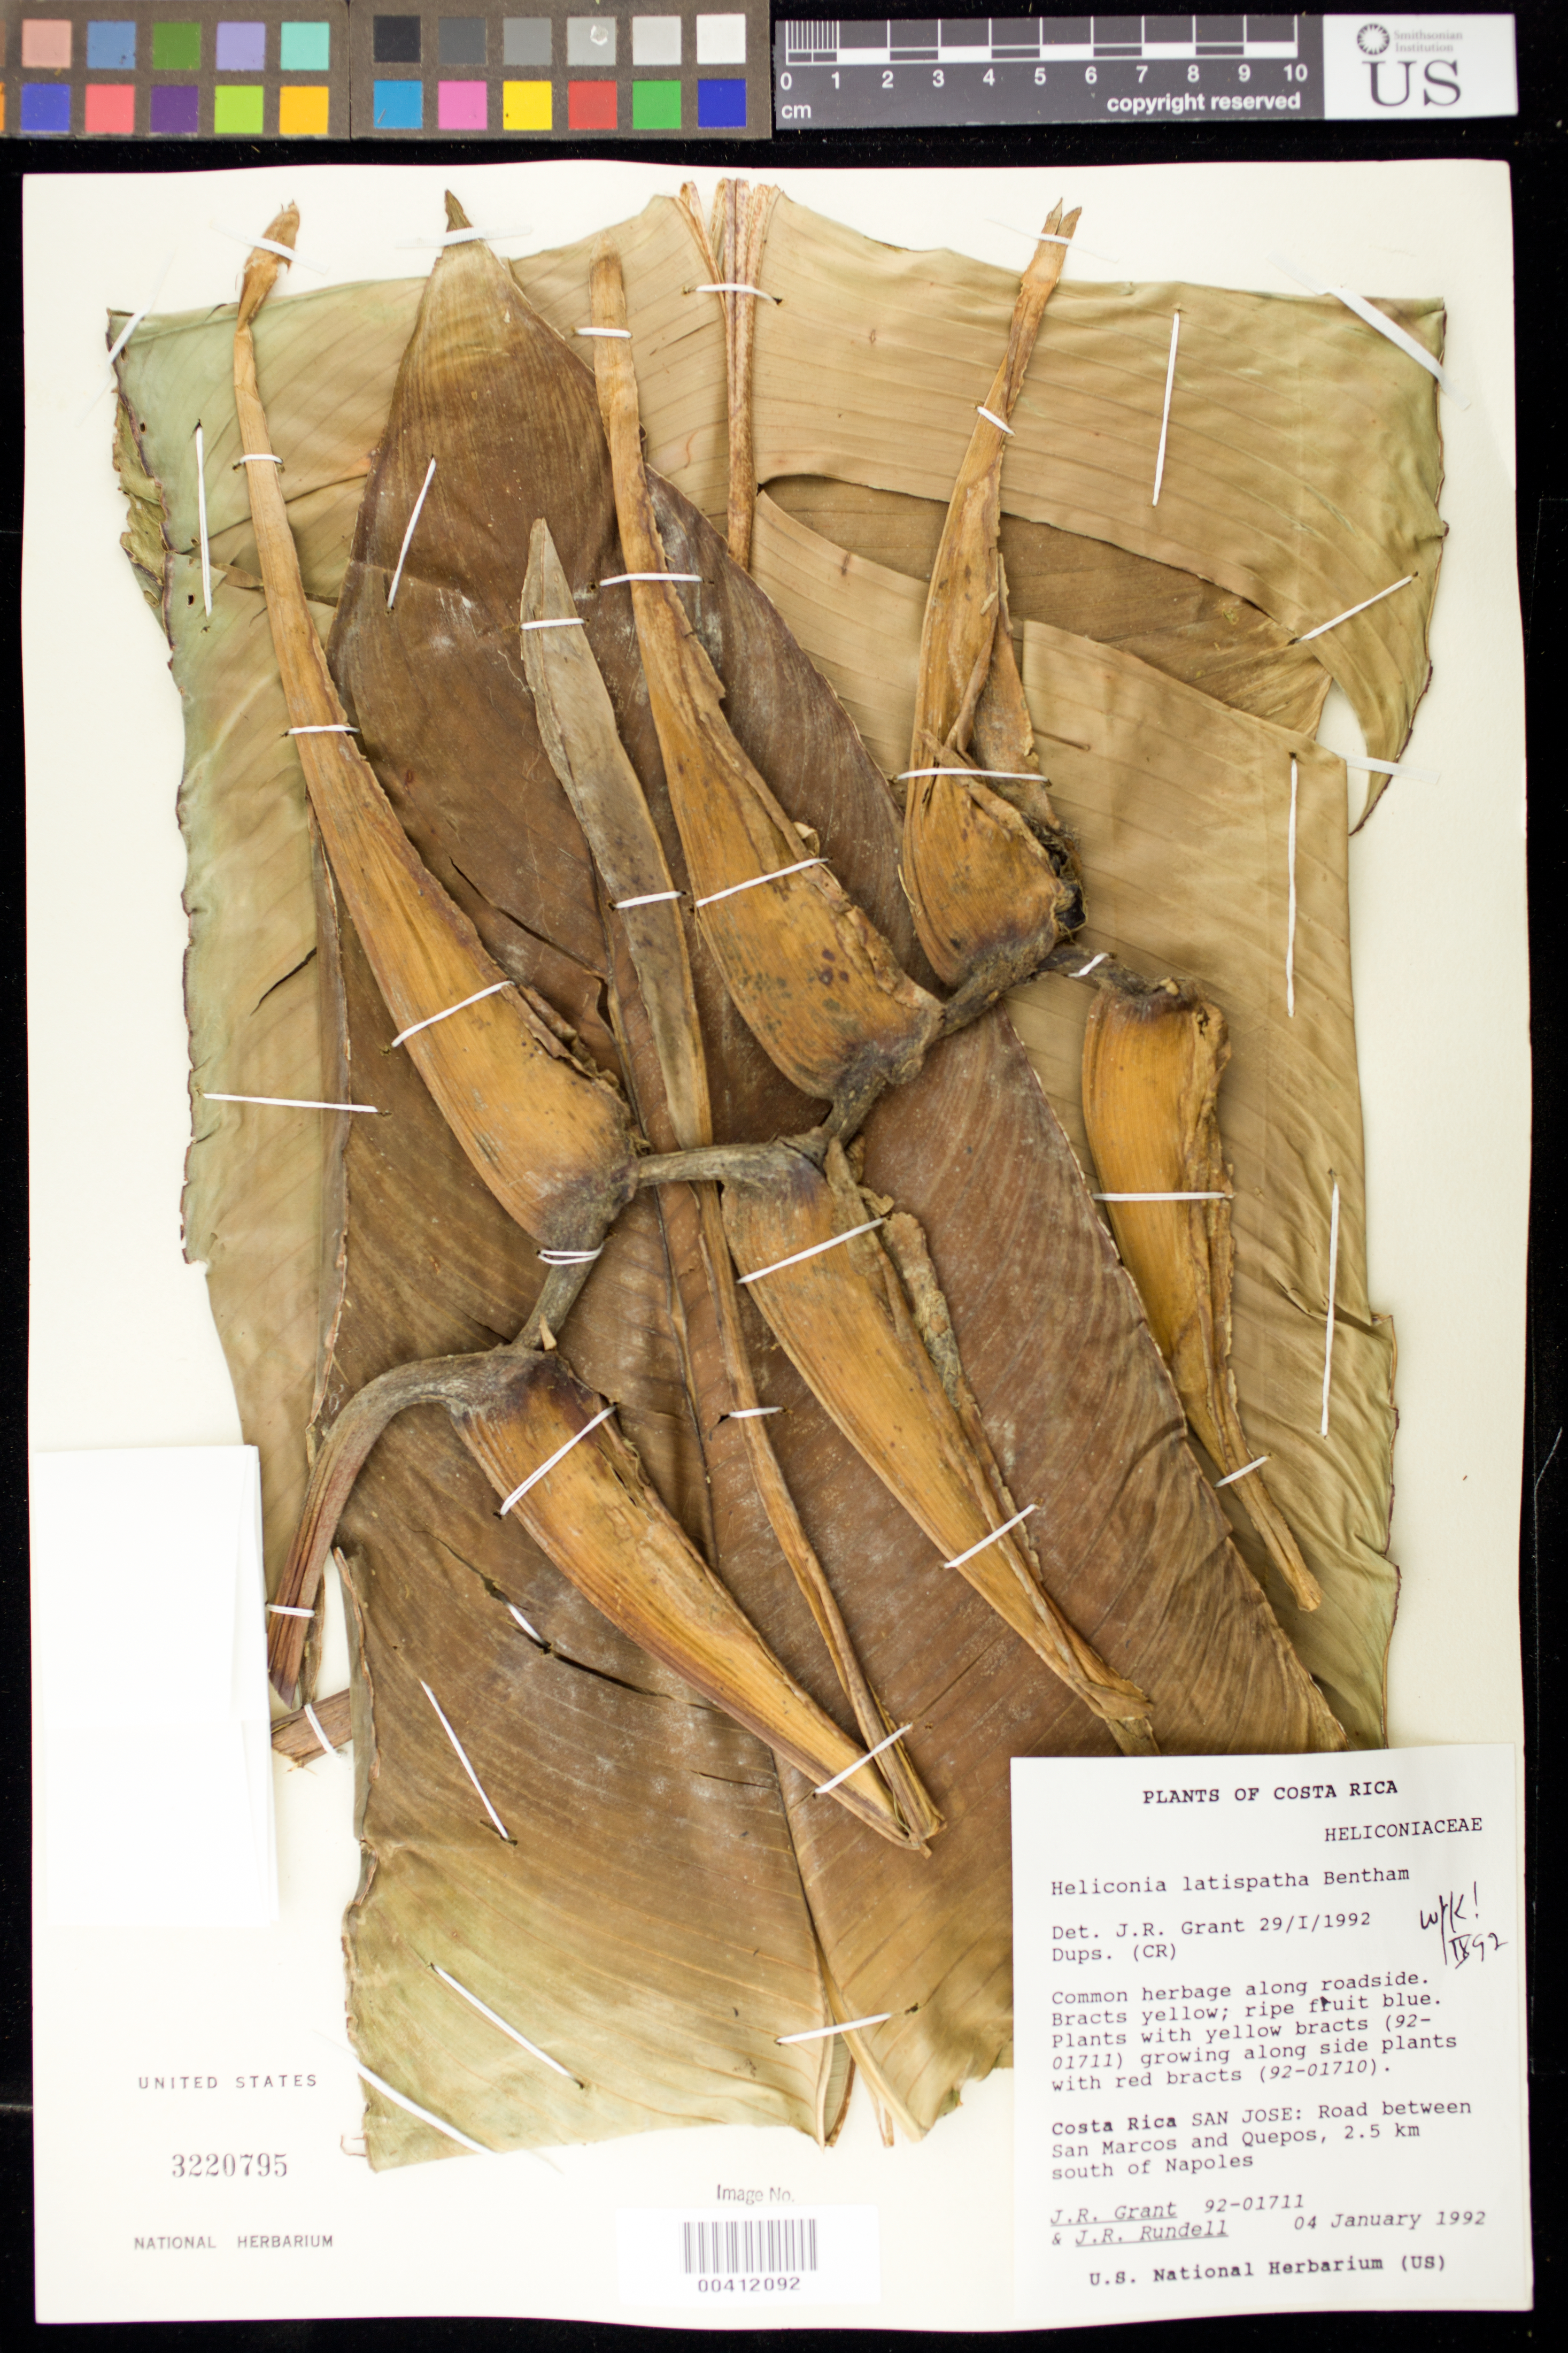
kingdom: Plantae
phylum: Tracheophyta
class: Liliopsida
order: Zingiberales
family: Heliconiaceae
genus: Heliconia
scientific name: Heliconia latispatha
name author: Benth.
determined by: Kress, W. J., (US), Smithsonian Institution - National Museum of Natural History (UNITED STATES)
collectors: J. R. Grant & J. R. Rundell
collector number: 92-01711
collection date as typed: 04 Jan 1992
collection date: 1992-01-04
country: Costa Rica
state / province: San José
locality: Road between san marcos and quepos, 2.5 km s of napoles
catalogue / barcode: US 3220795